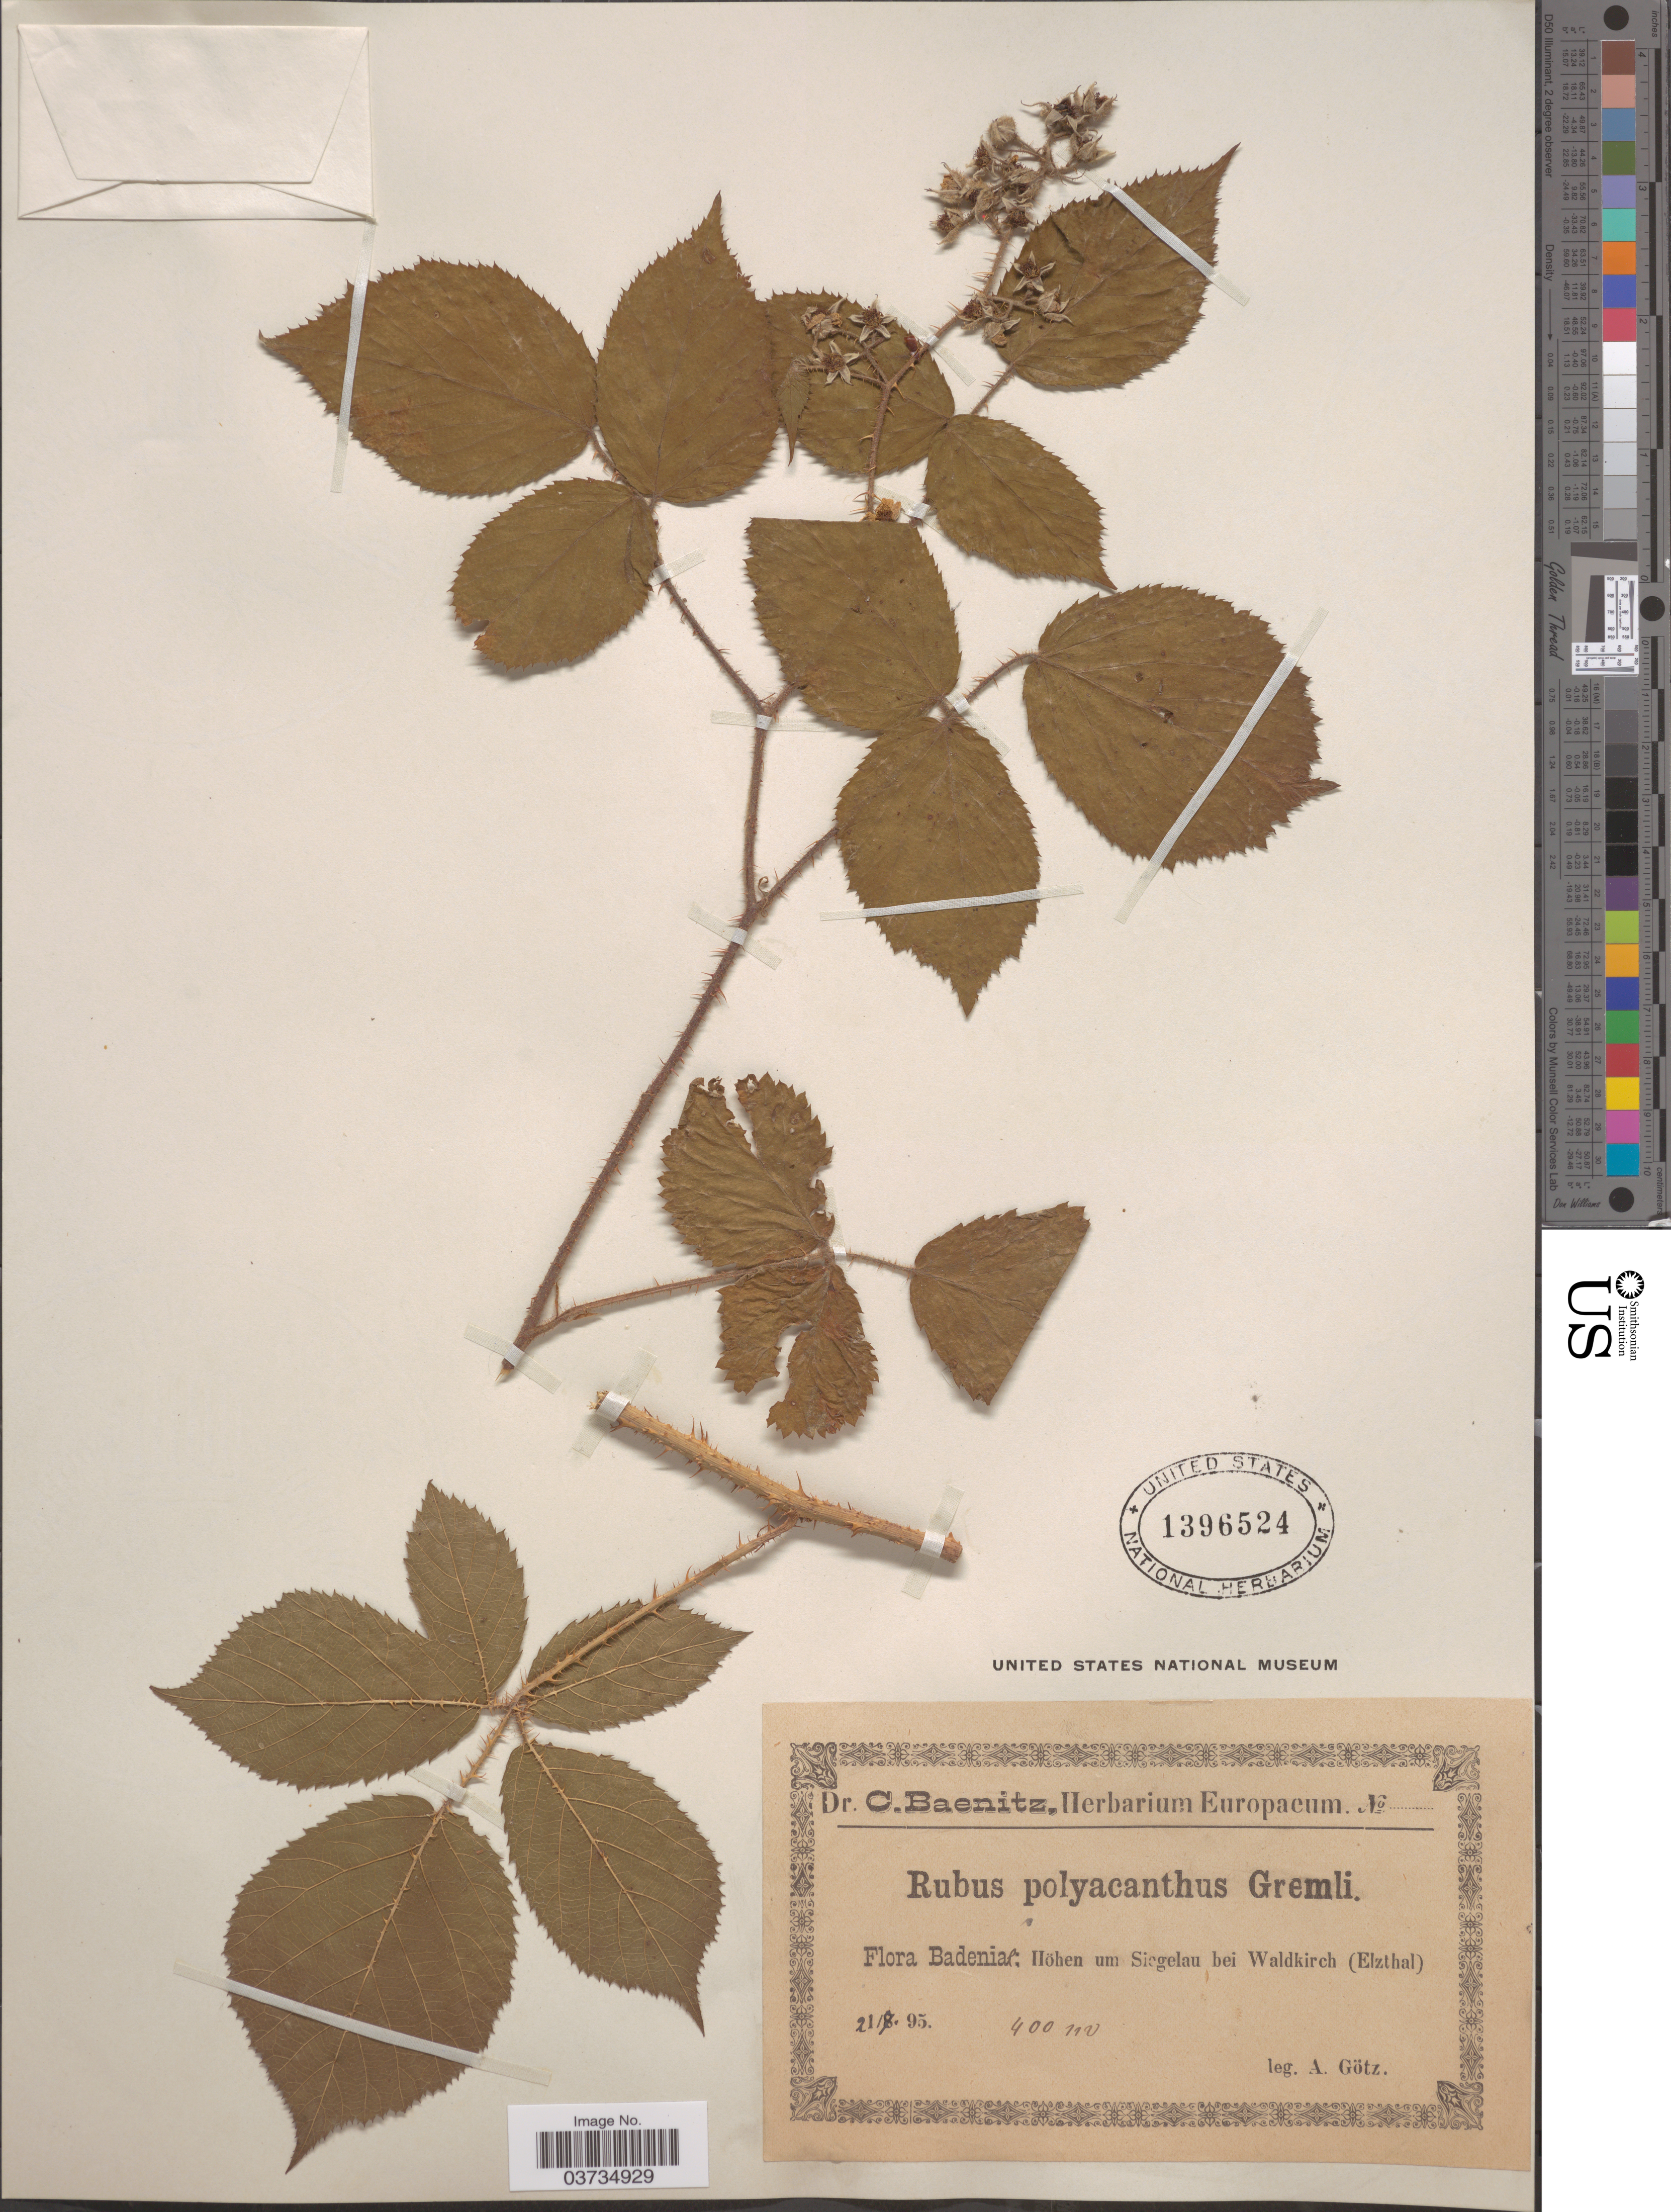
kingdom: Plantae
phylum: Tracheophyta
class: Magnoliopsida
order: Rosales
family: Rosaceae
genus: Rubus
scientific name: Rubus polyacanthus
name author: Gremli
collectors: A. Götz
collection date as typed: Transcribed d/m/y: 21/7/95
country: Germany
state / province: Baden-Württemberg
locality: Badeniae: Höhen um Siegelau bei Waldkirch (Elzthal).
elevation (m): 400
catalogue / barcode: US 1396524